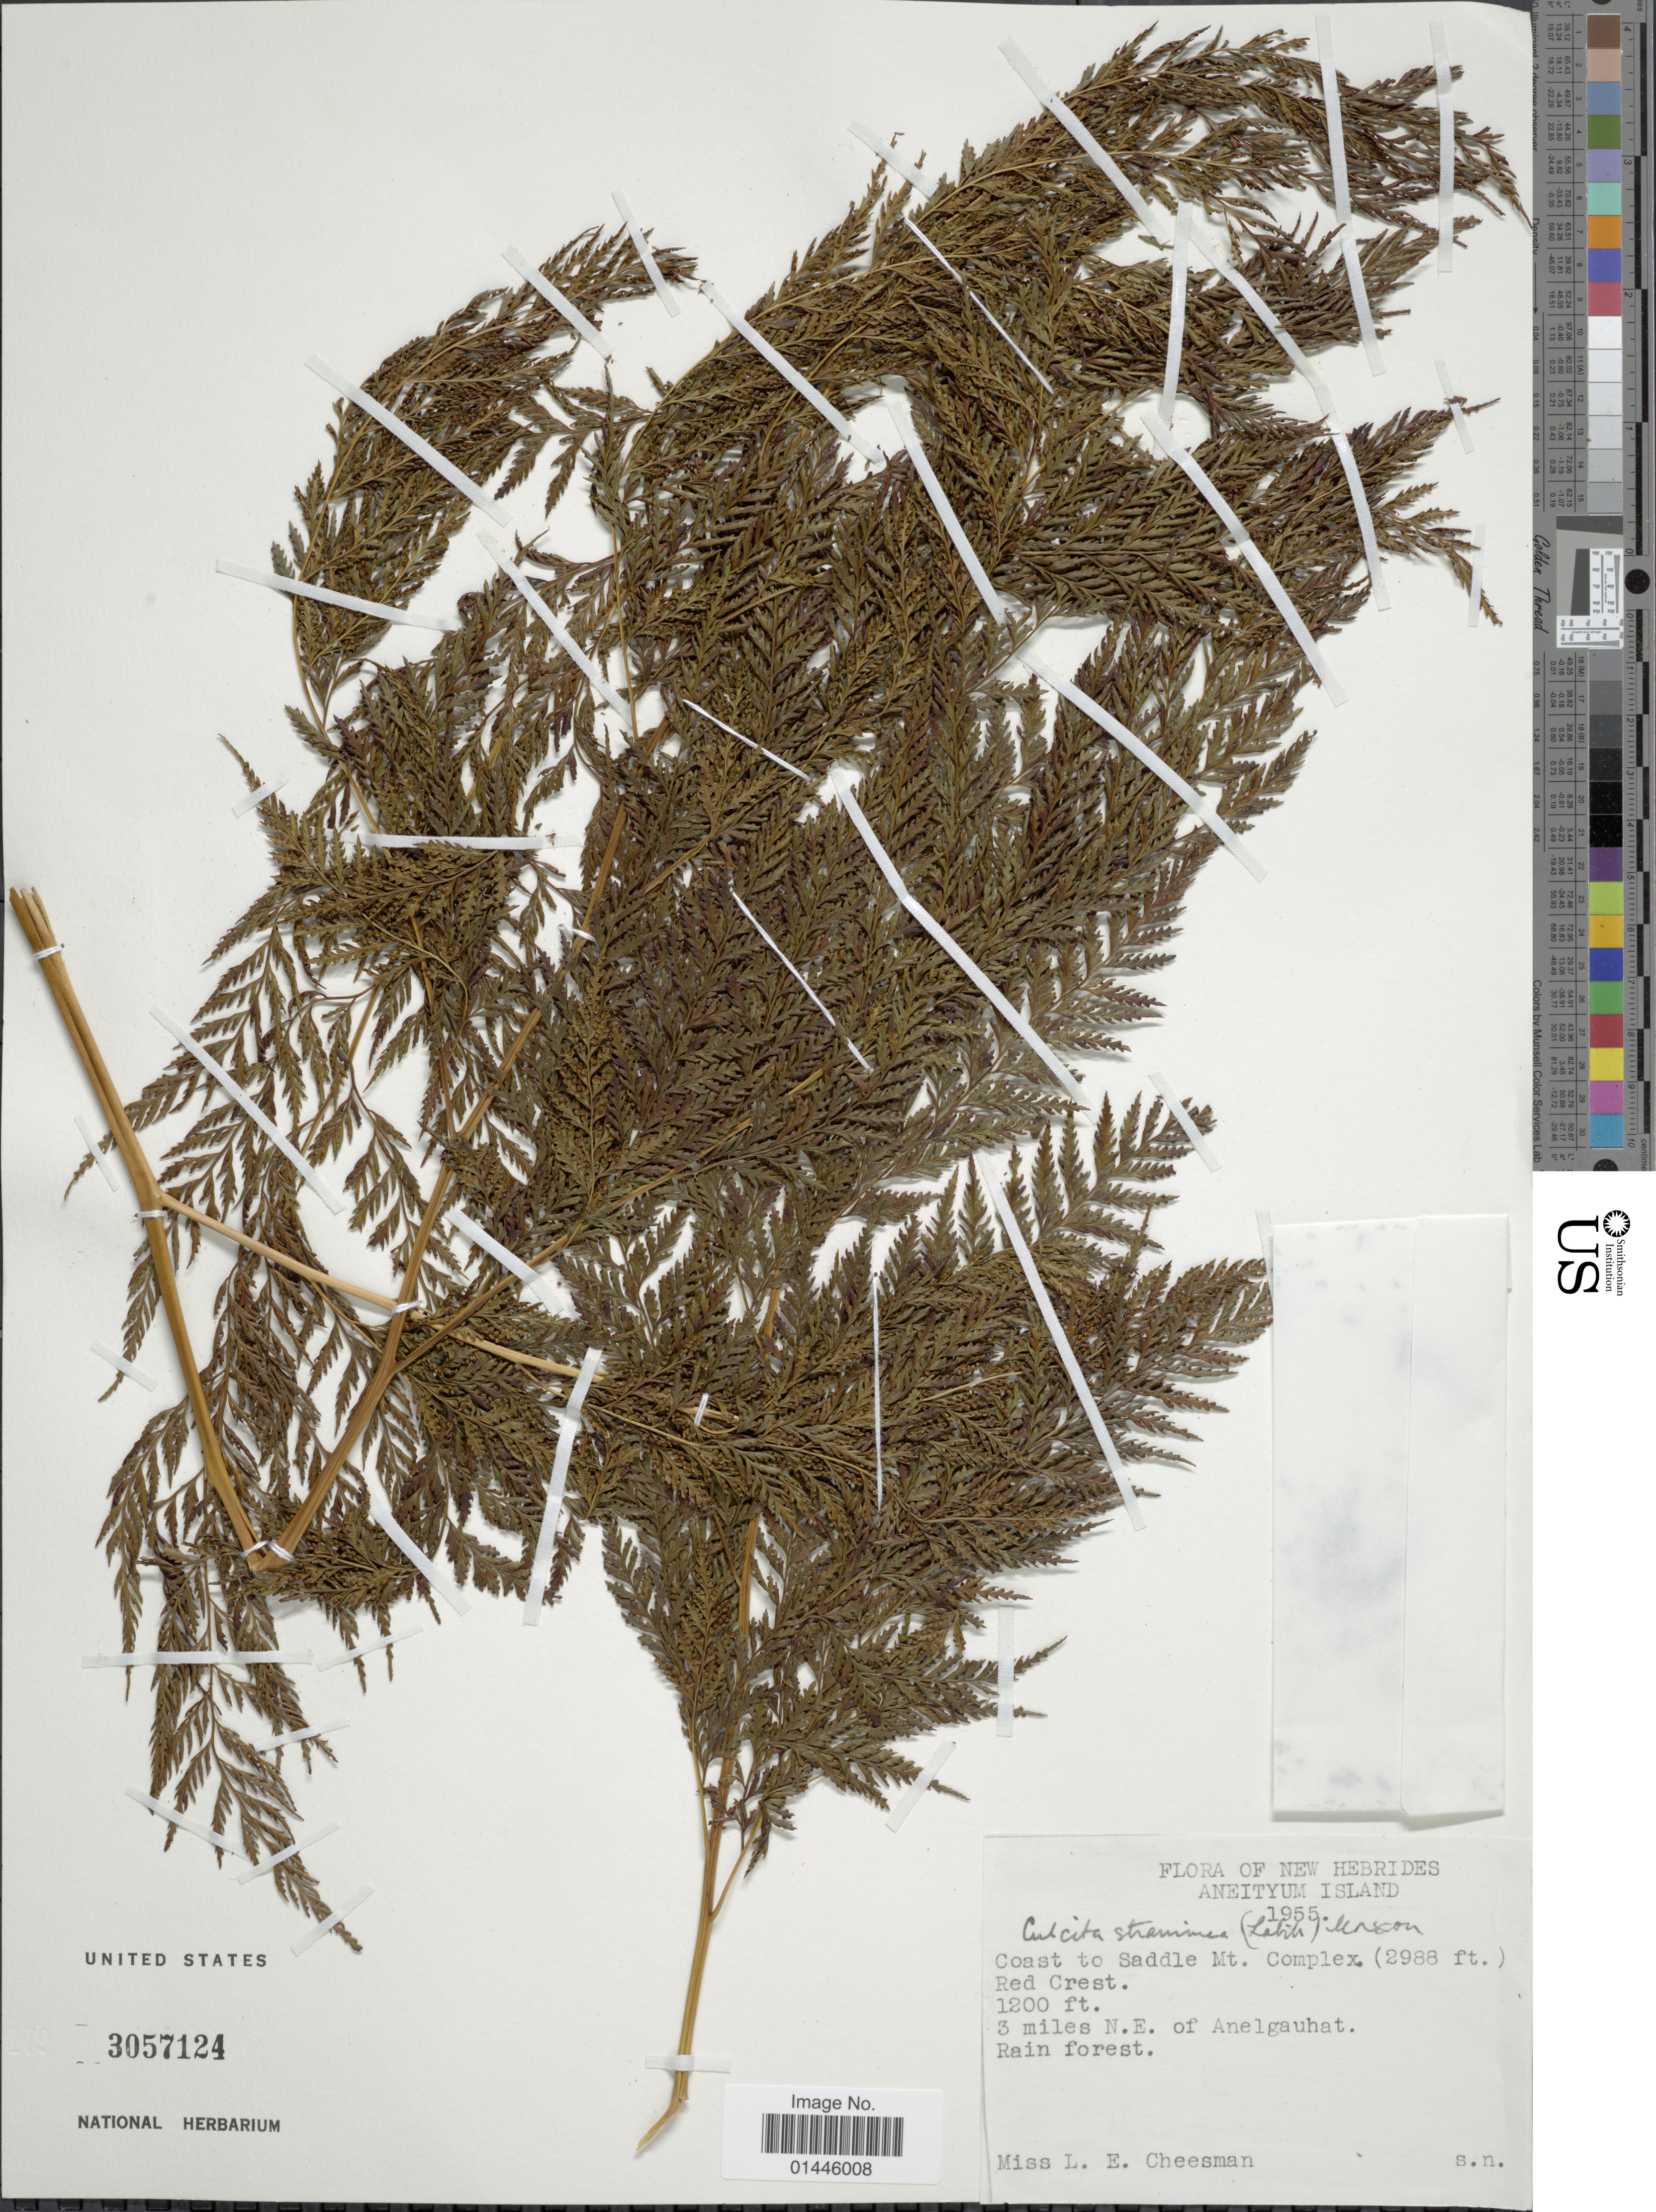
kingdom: Plantae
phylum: Tracheophyta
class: Polypodiopsida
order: Cyatheales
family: Dicksoniaceae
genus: Calochlaena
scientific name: Calochlaena straminea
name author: (Labill.) M.D. Turner & R.A. White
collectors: L. E. Cheesman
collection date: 1955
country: Vanuatu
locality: New Hebrides, Aneityum Island, Coast to Saddle Mt. Complex, Red Crest, 3 miles N.E. of Anelgauhat.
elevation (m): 366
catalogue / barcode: US 3057124